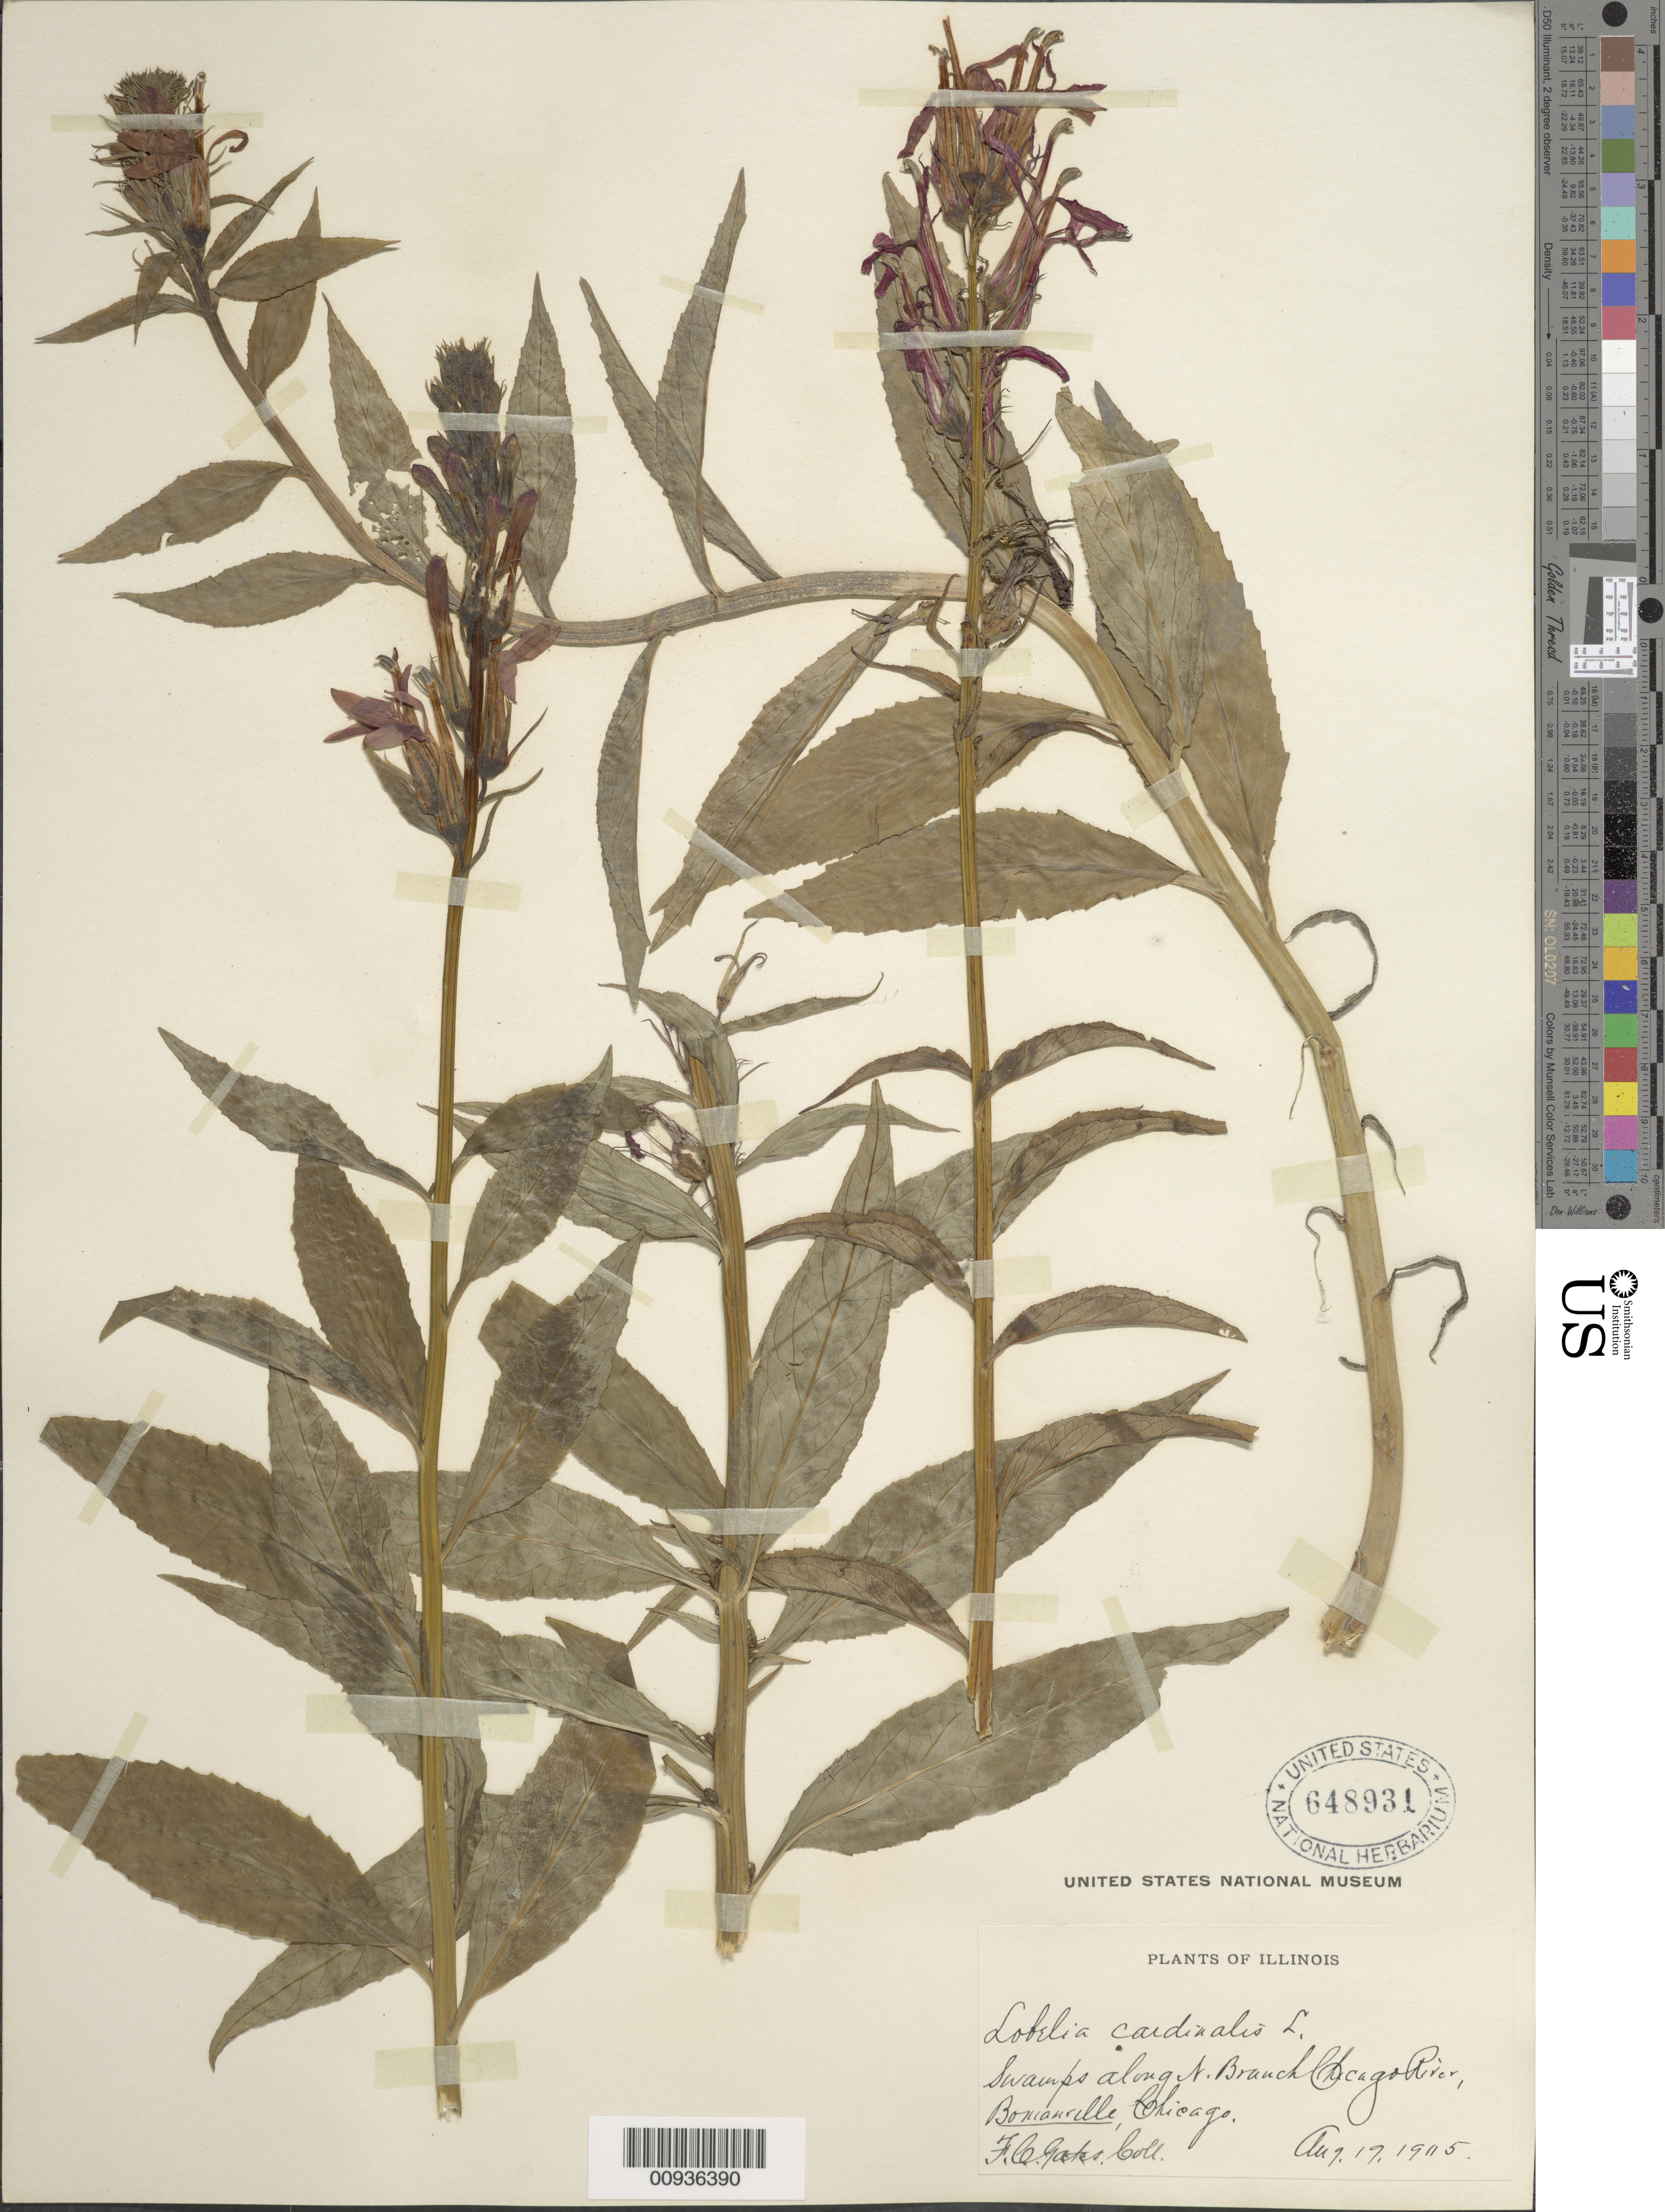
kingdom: Plantae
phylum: Tracheophyta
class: Magnoliopsida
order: Asterales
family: Campanulaceae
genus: Lobelia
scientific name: Lobelia cardinalis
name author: L.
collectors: F. C. Gates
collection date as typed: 19 Aug 1905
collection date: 1905-08-19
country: United States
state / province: Illinois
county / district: Cook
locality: Along N Branch of the Chicago River, Bomansville, Chicago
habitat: swamps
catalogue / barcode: US 648931